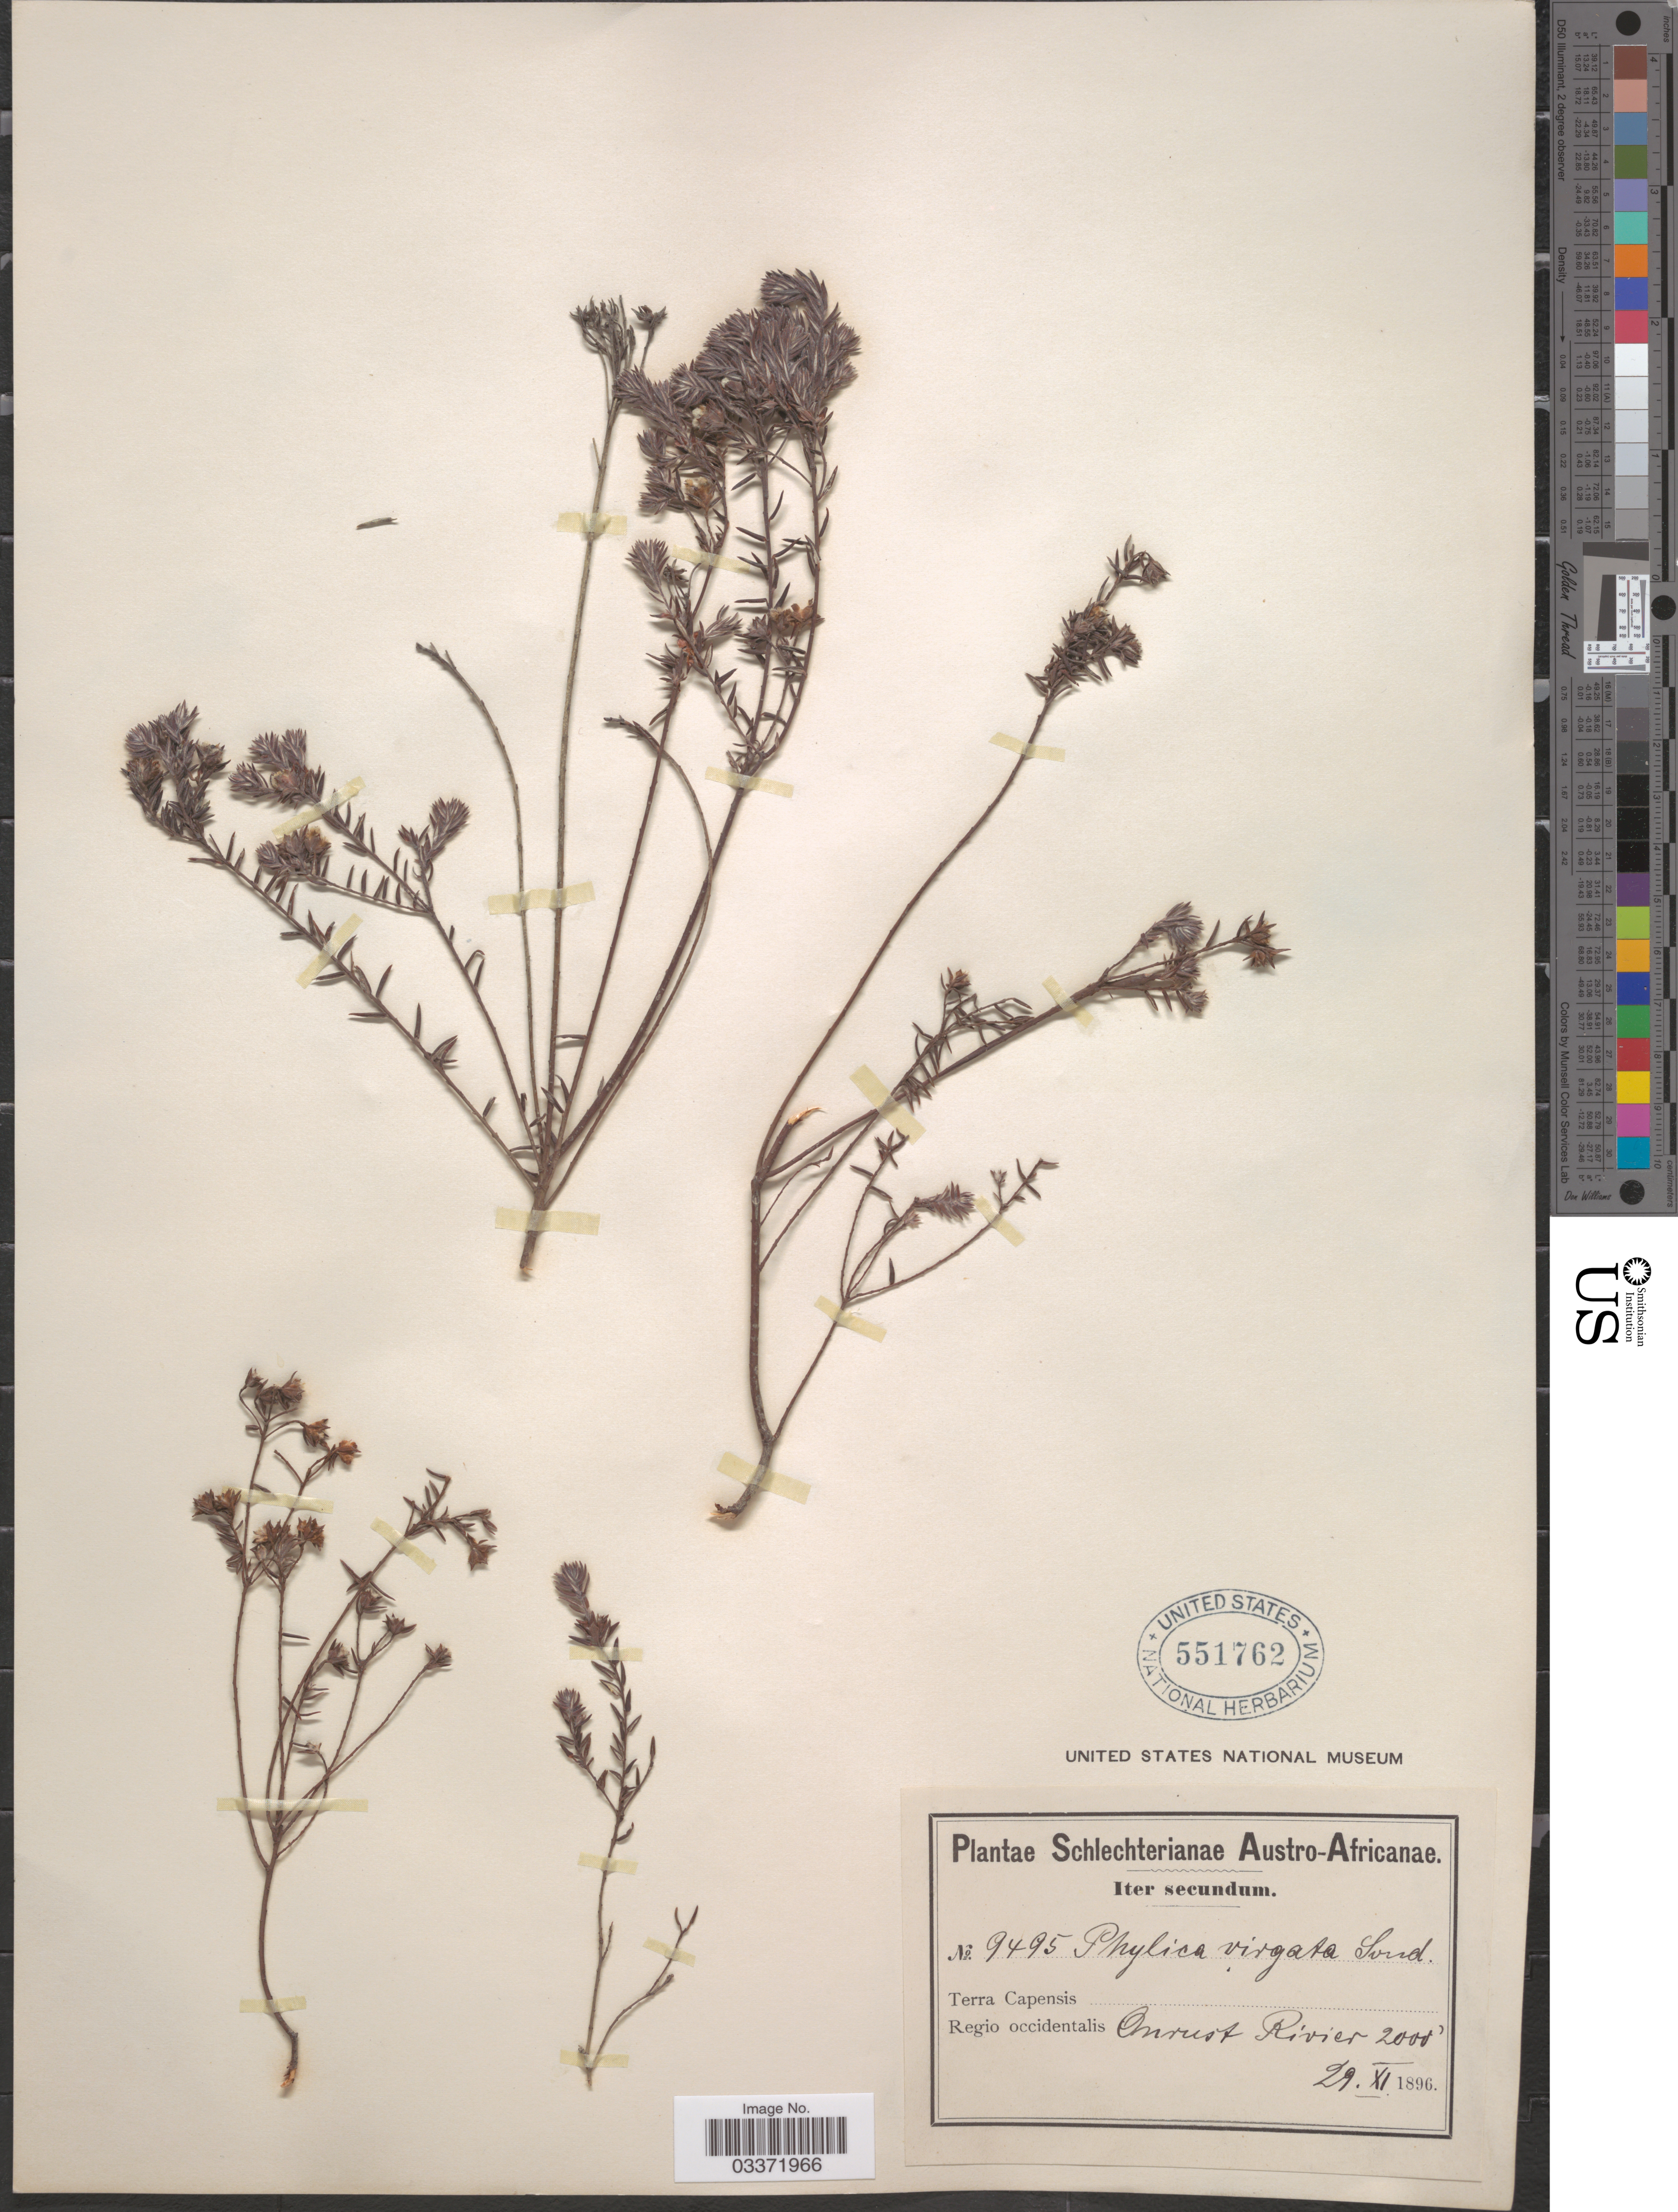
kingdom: Plantae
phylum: Tracheophyta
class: Magnoliopsida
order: Rosales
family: Rhamnaceae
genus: Phylica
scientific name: Phylica virgata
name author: (Eckl. & Zeyh.) D. Dietr.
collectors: Schlechter, --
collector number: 9495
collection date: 1896-11-29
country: South Africa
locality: Austro-Africanae. Terra Capensis. Regio occidentalis Onrust Rivier.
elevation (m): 610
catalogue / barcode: US 551762